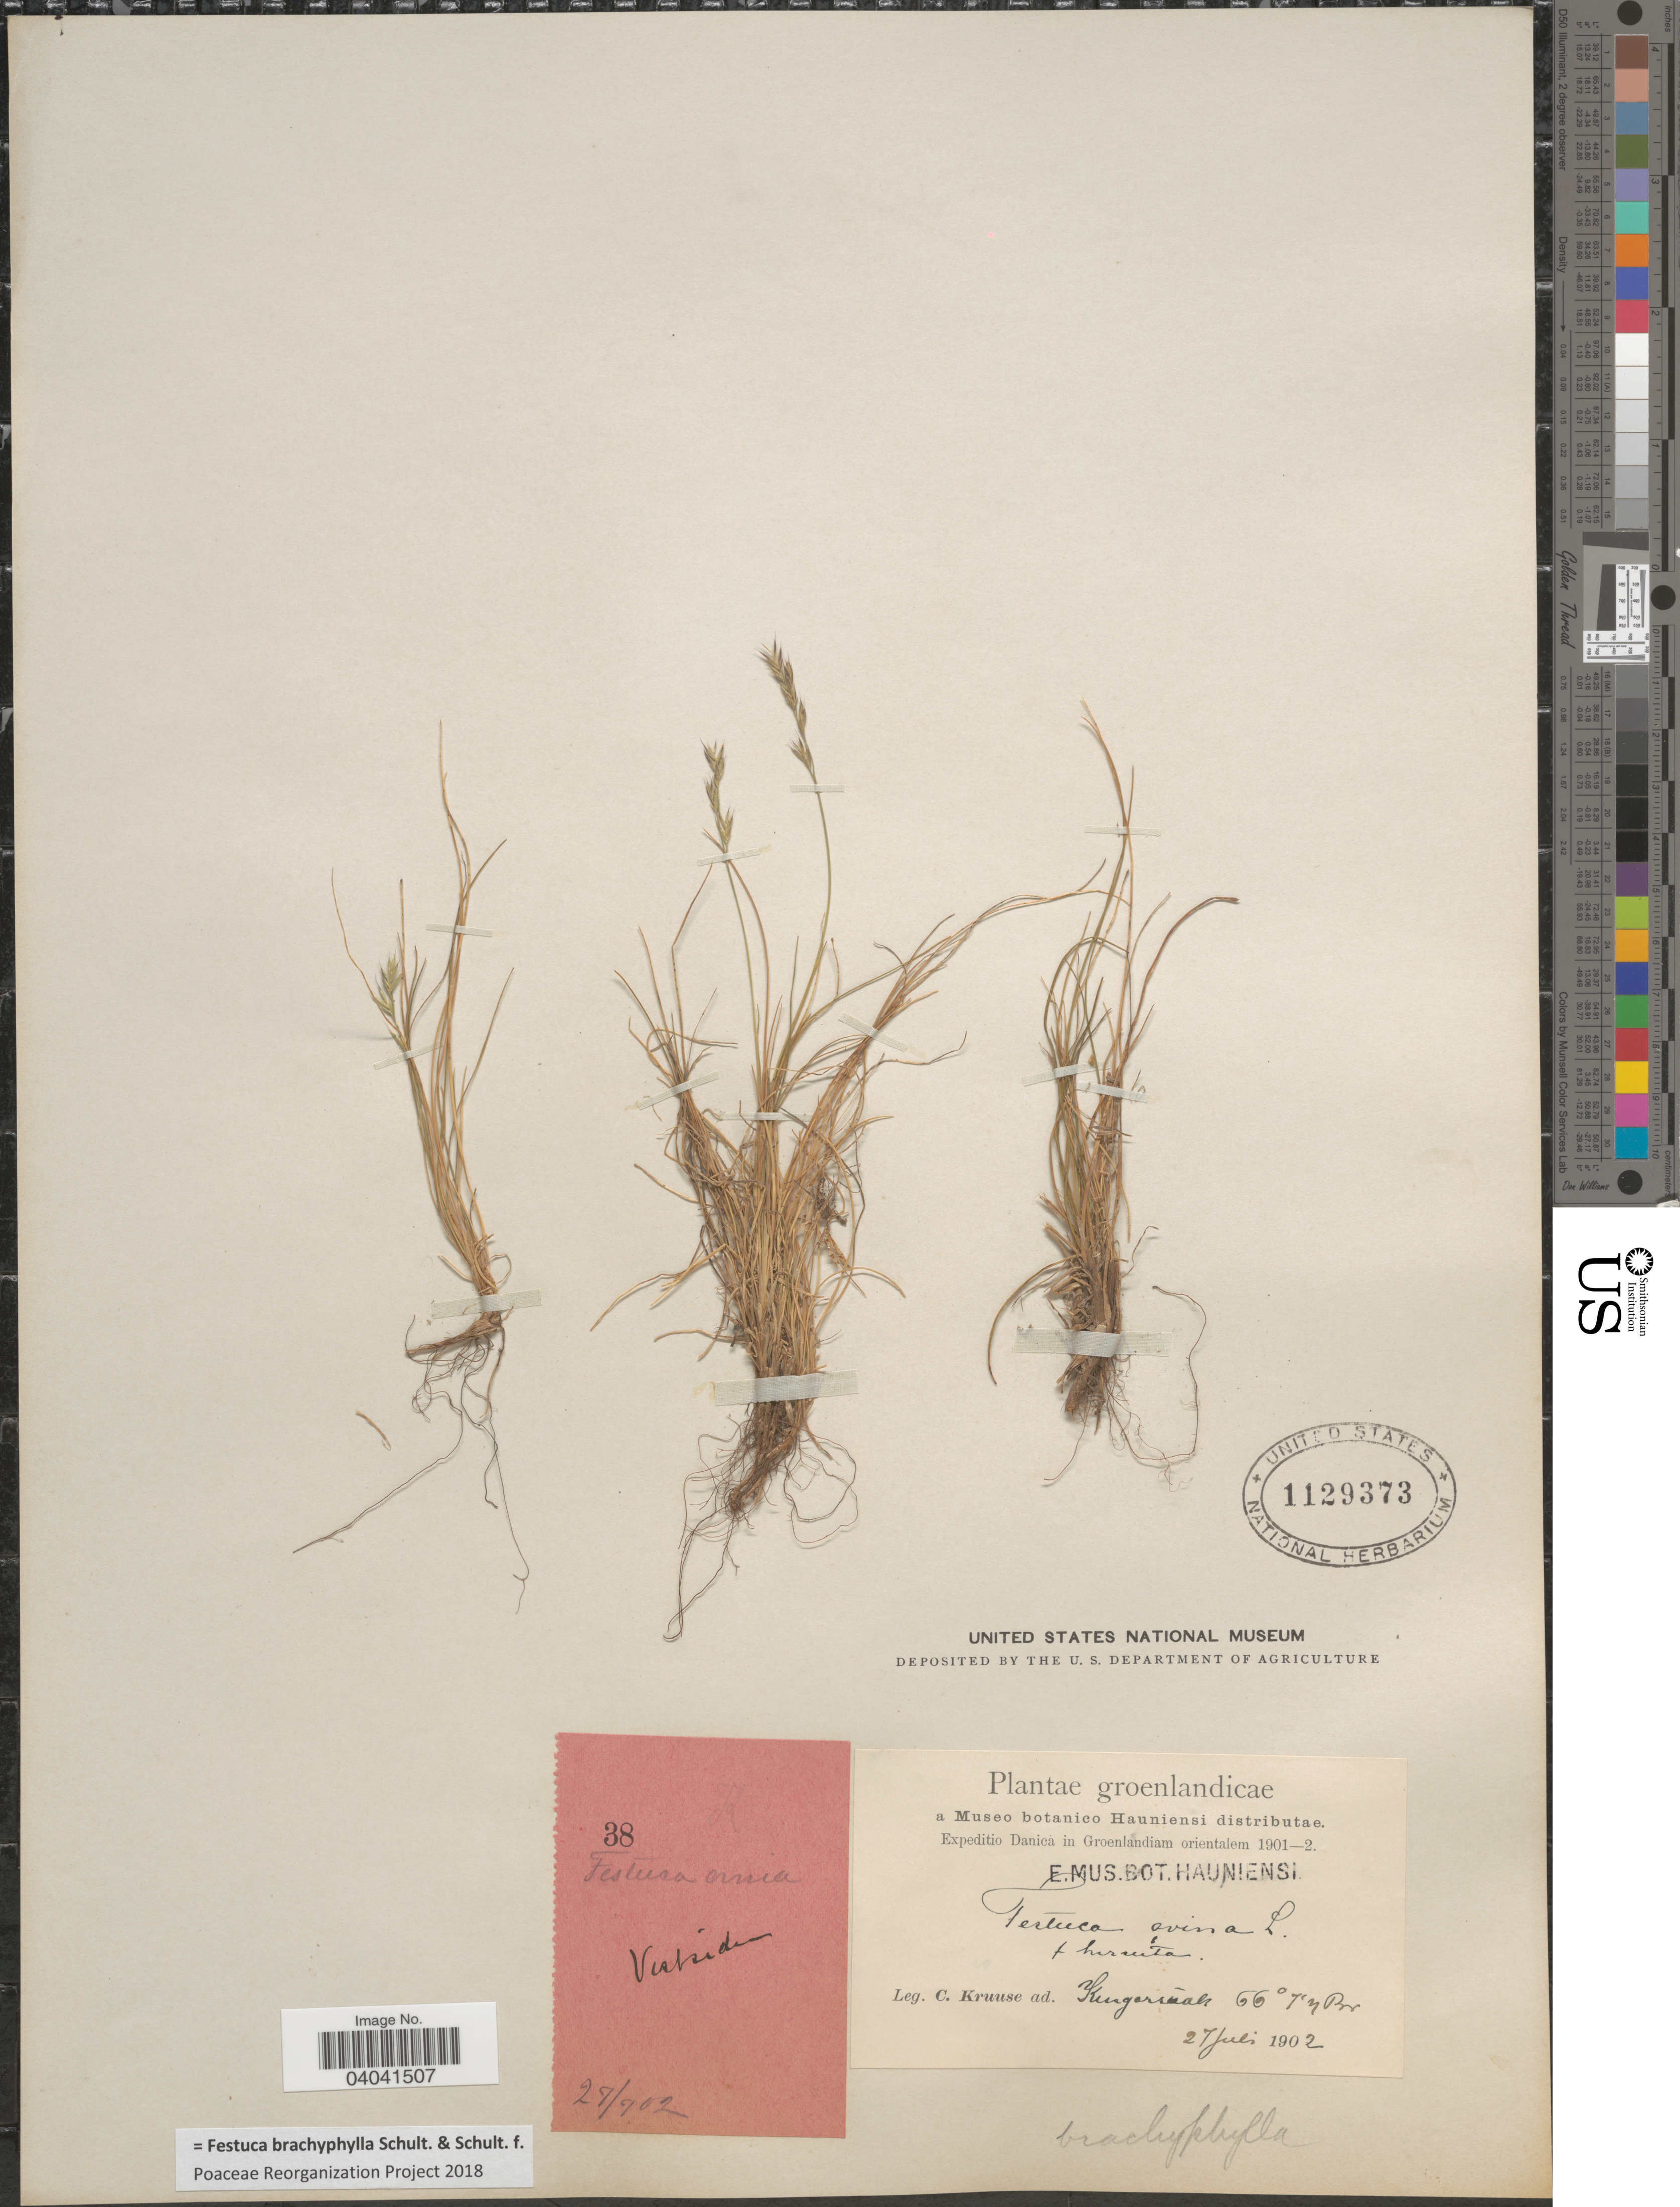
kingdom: Plantae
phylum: Tracheophyta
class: Liliopsida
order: Poales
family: Poaceae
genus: Festuca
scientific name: Festuca brachyphylla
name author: Schult. & Schult. f.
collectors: C. Kruuse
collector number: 38?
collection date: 1902-07-27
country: Greenland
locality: Kingorsuak.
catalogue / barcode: US 1129373